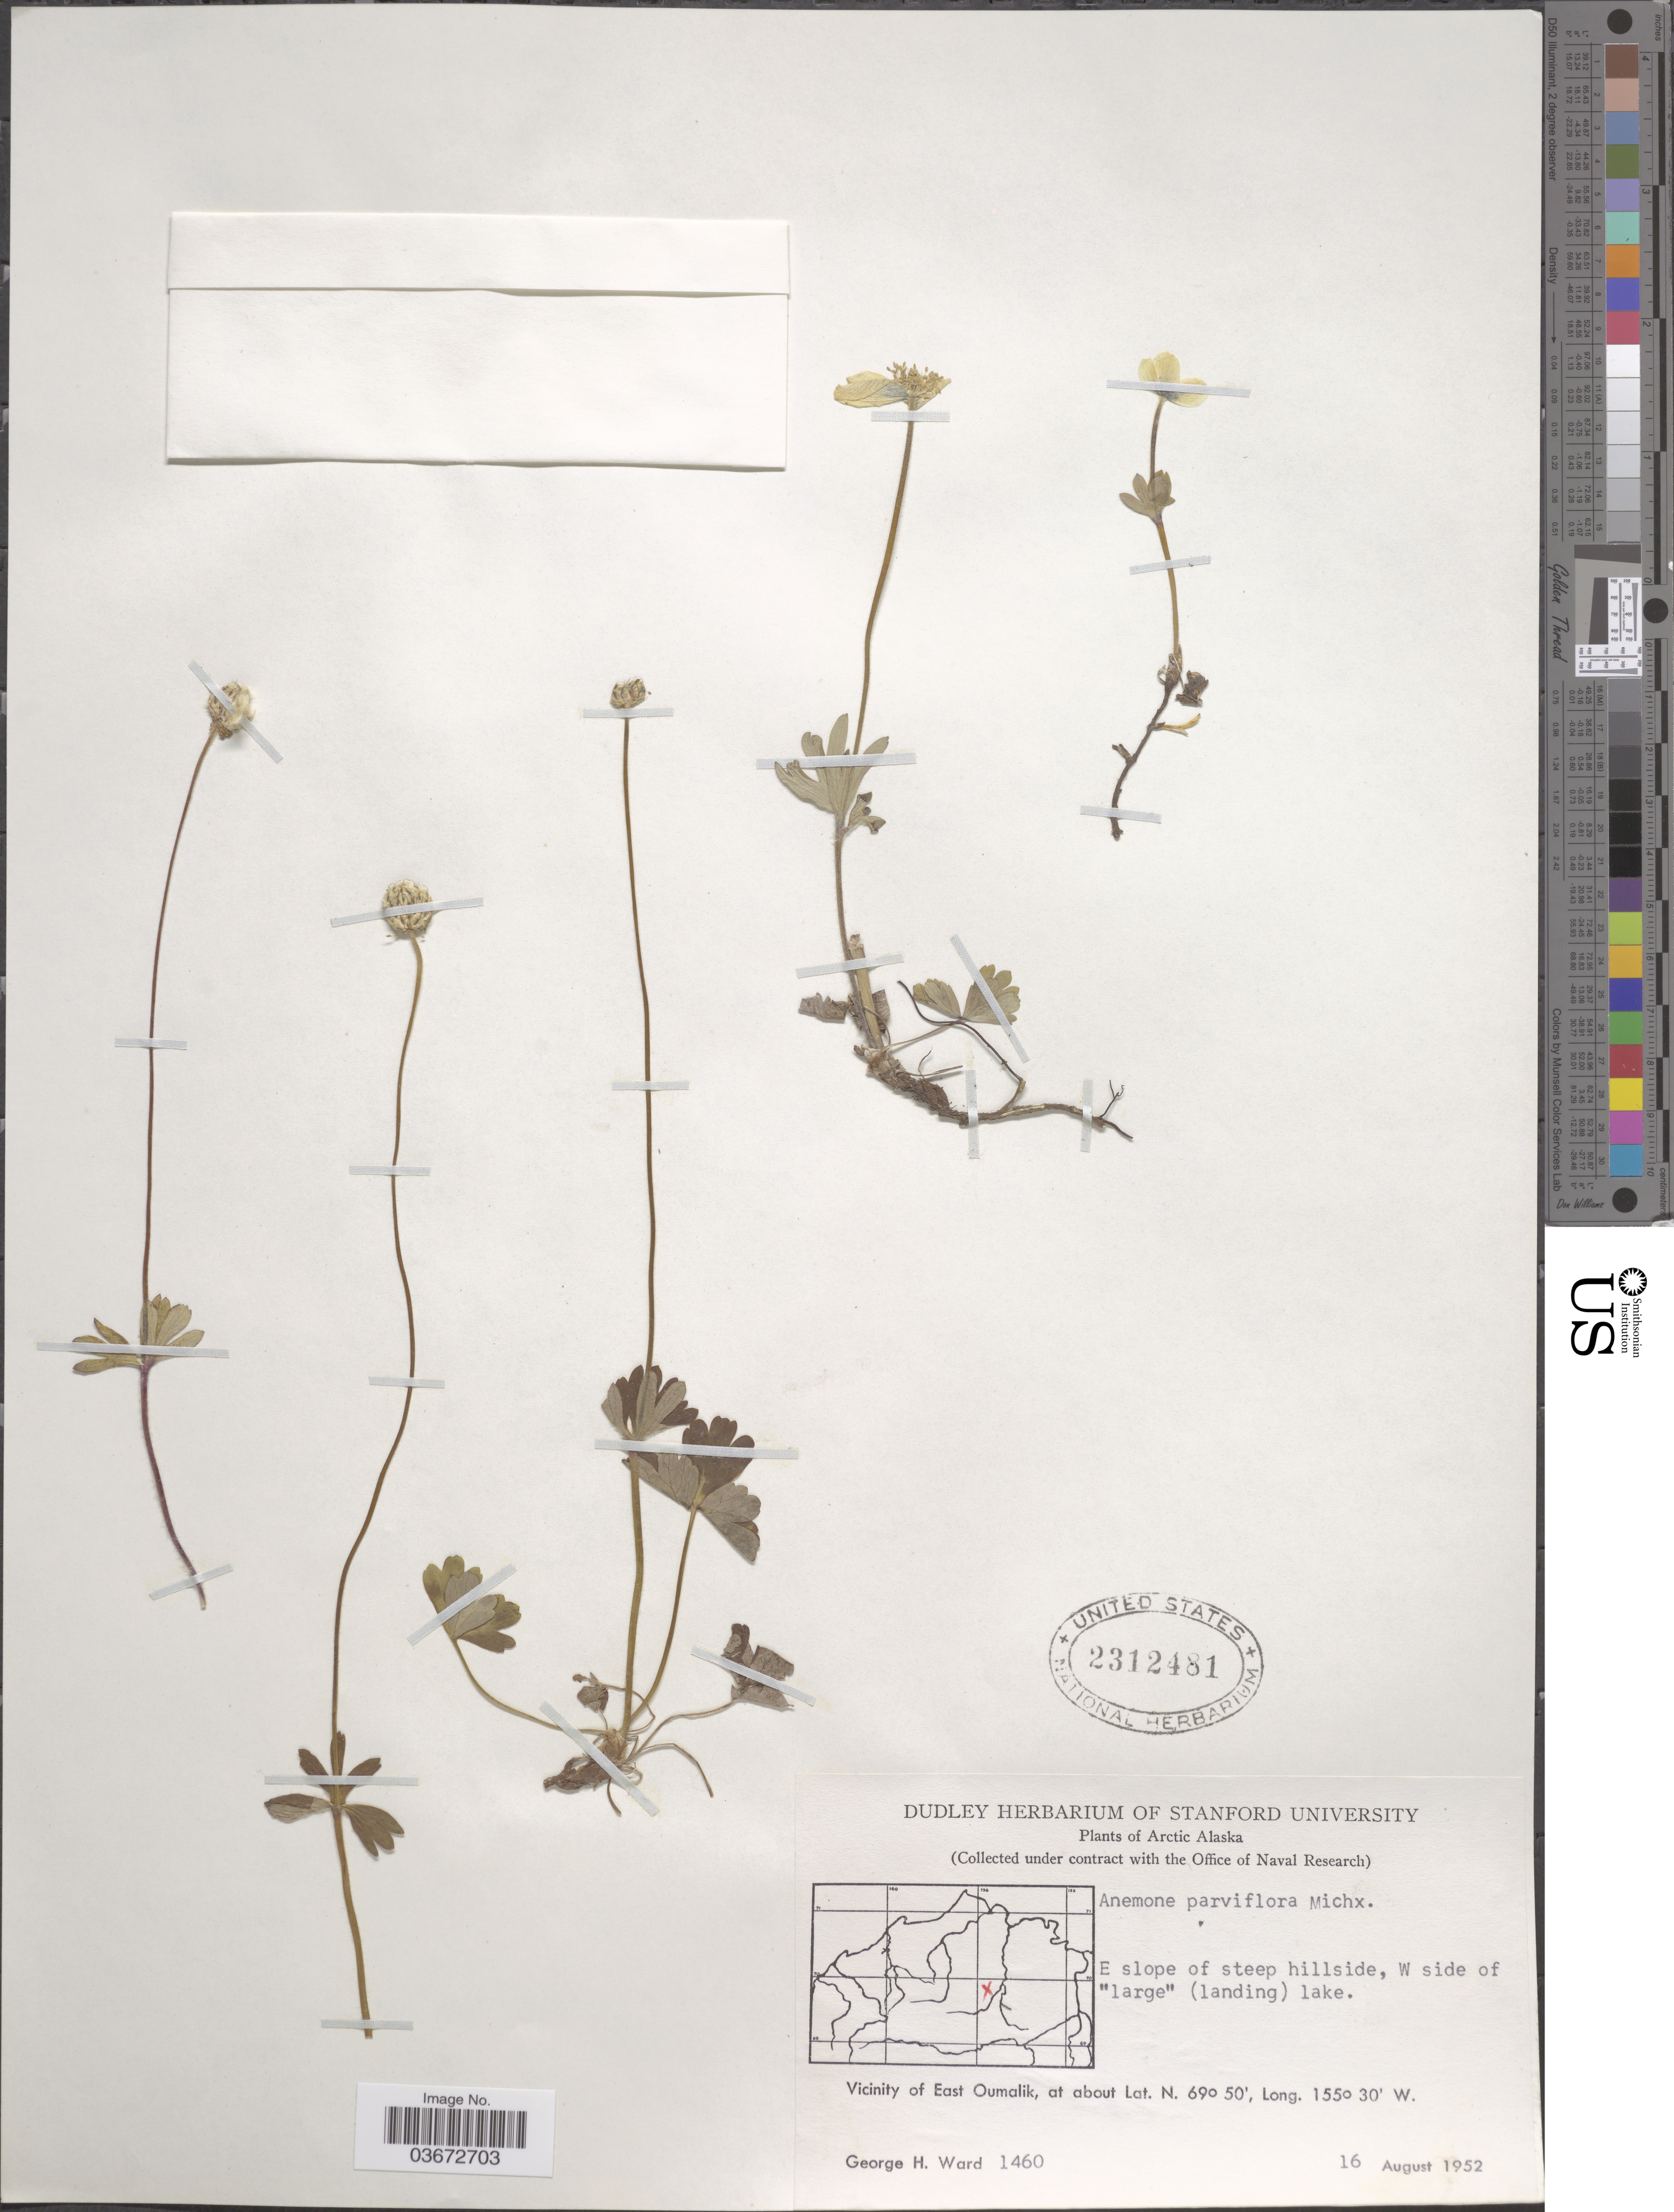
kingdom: Plantae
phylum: Tracheophyta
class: Magnoliopsida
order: Ranunculales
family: Ranunculaceae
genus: Anemone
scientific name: Anemone parviflora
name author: Michx.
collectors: G. H. Ward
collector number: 1460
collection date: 1952-08-16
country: United States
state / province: Alaska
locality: E slope of steep hillside, W side of "large" (landing) lake. Vicinity of East Oumalik.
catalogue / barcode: US 2312481